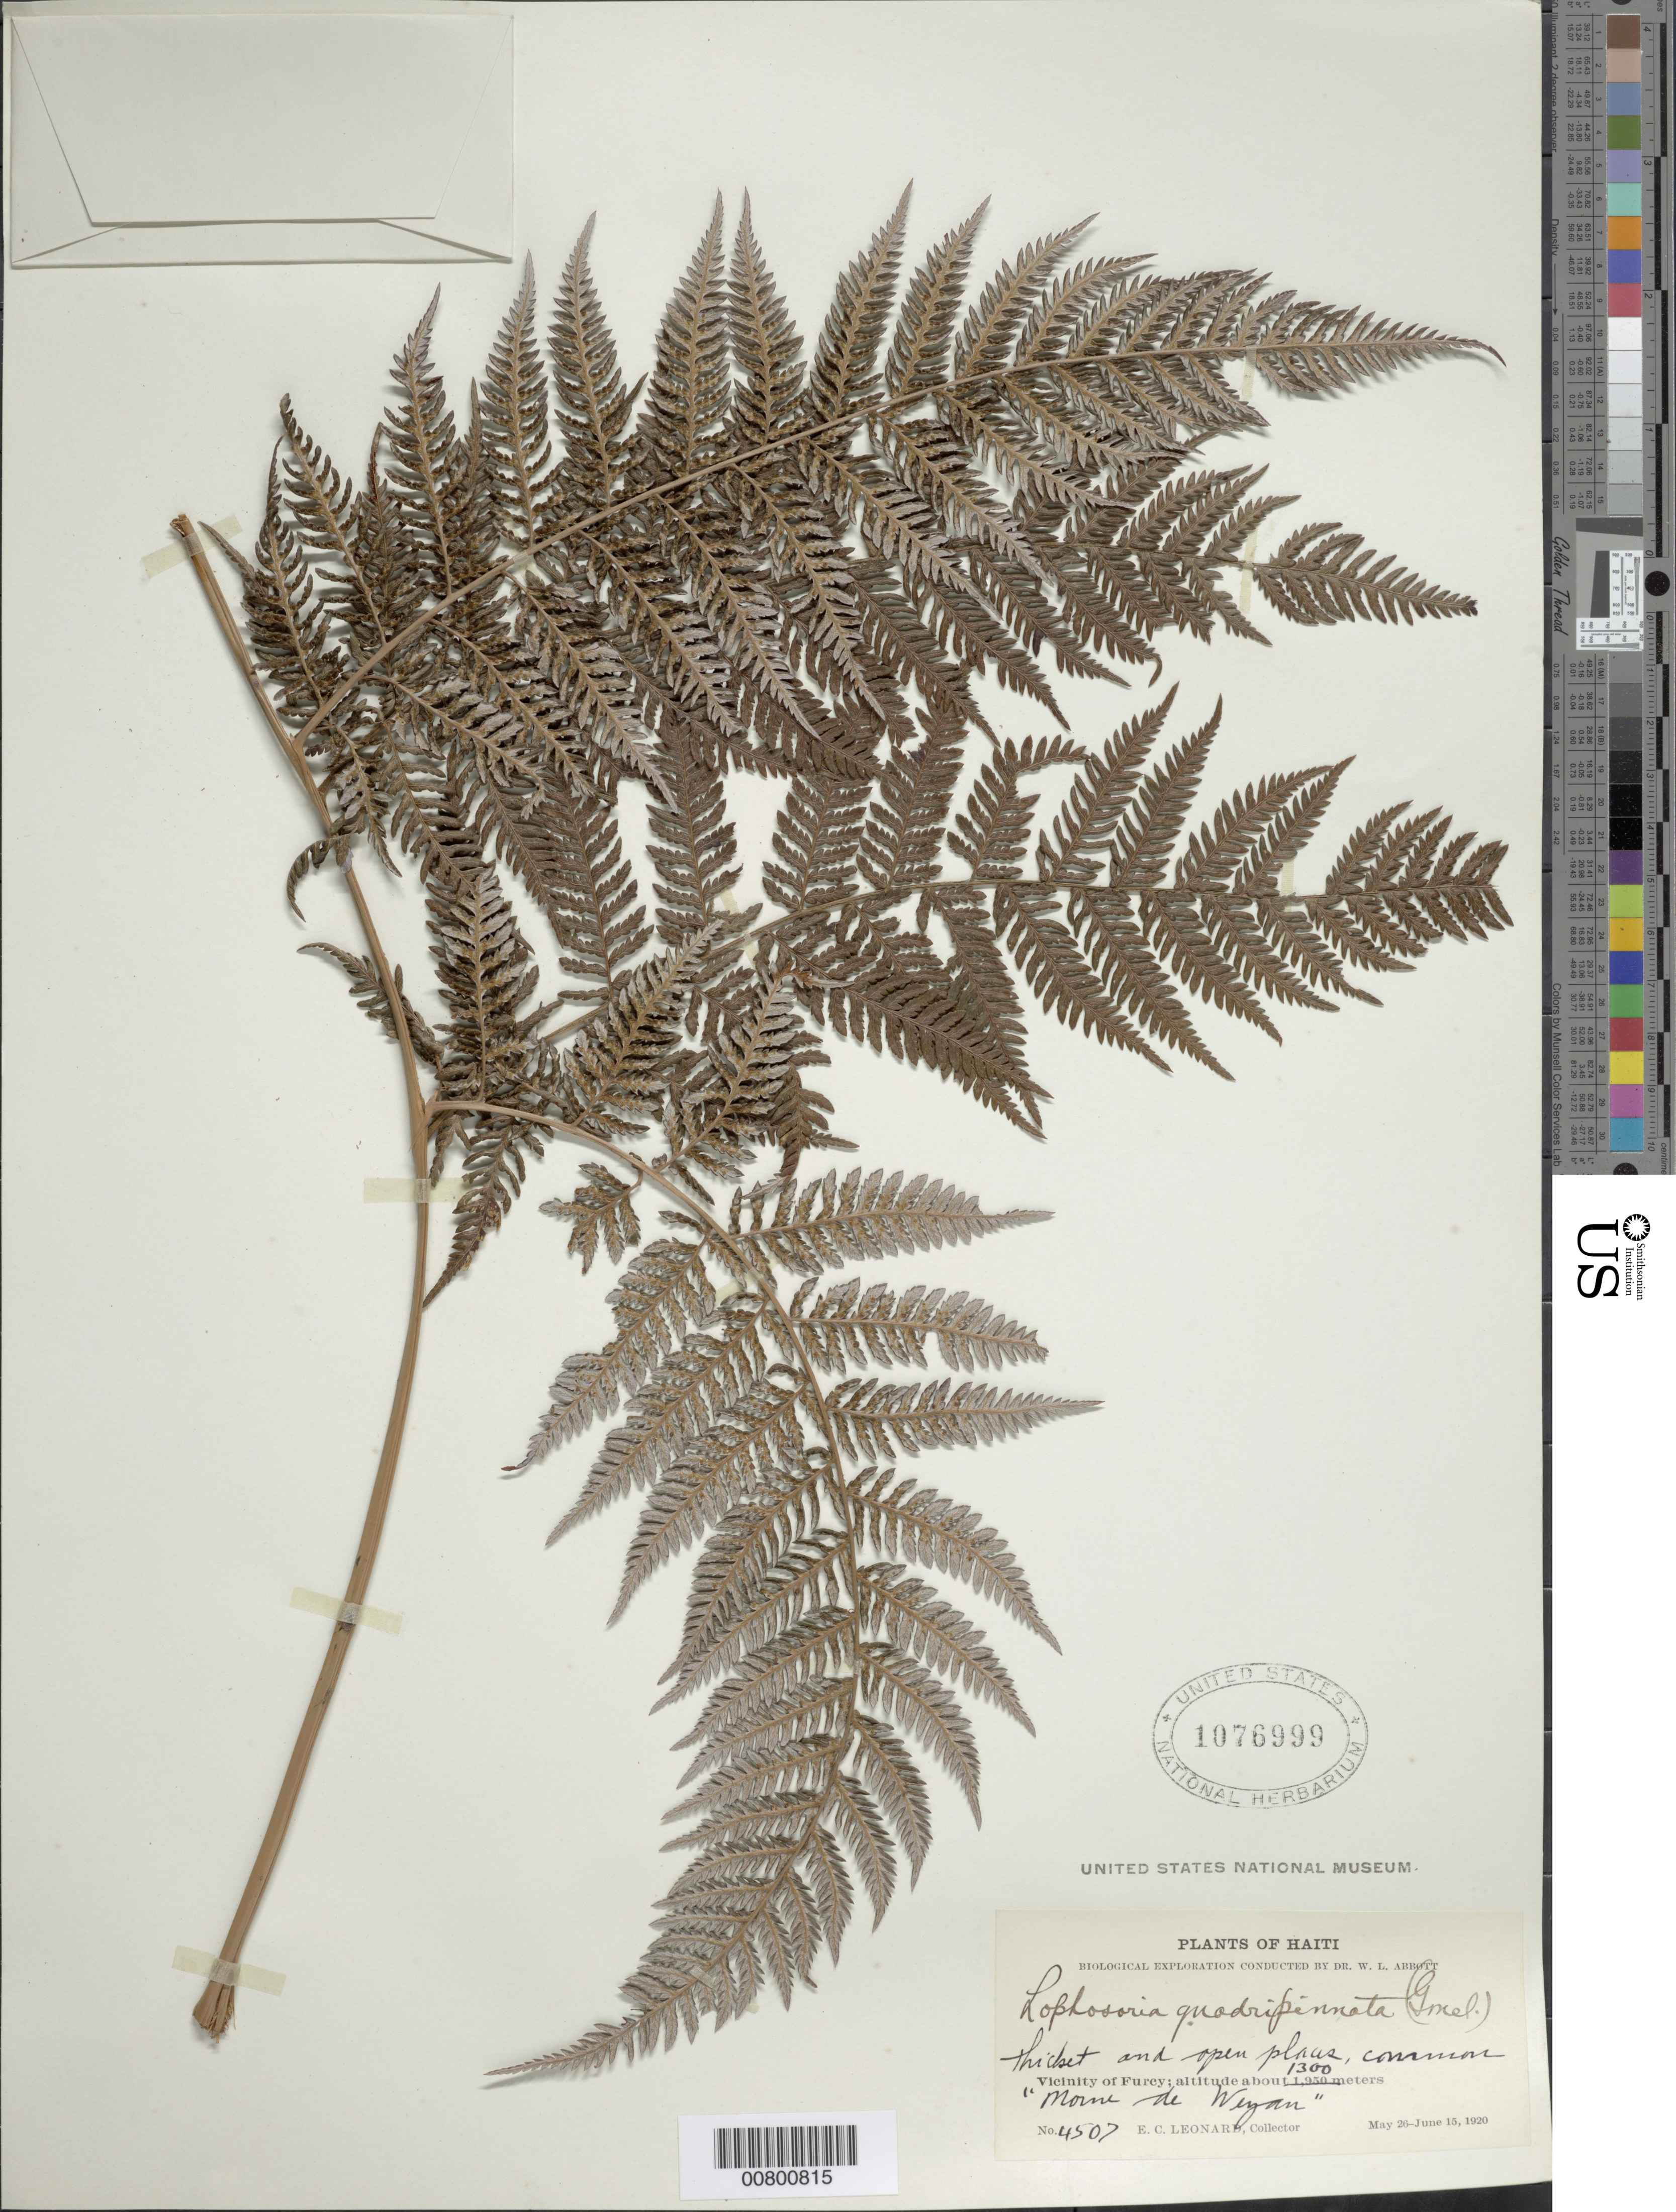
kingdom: Plantae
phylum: Tracheophyta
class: Polypodiopsida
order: Cyatheales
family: Dicksoniaceae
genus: Lophosoria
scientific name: Lophosoria quadripinnata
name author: (J.F. Gmel.) C. Chr.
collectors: E. C. Leonard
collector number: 4507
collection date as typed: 26 May 1920 to 15 Jun 1920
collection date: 1920-05-26/1920-06-15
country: Haiti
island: Hispaniola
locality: Furcy, Morne de Weyan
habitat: Thicket and open places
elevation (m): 1300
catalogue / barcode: US 1076999